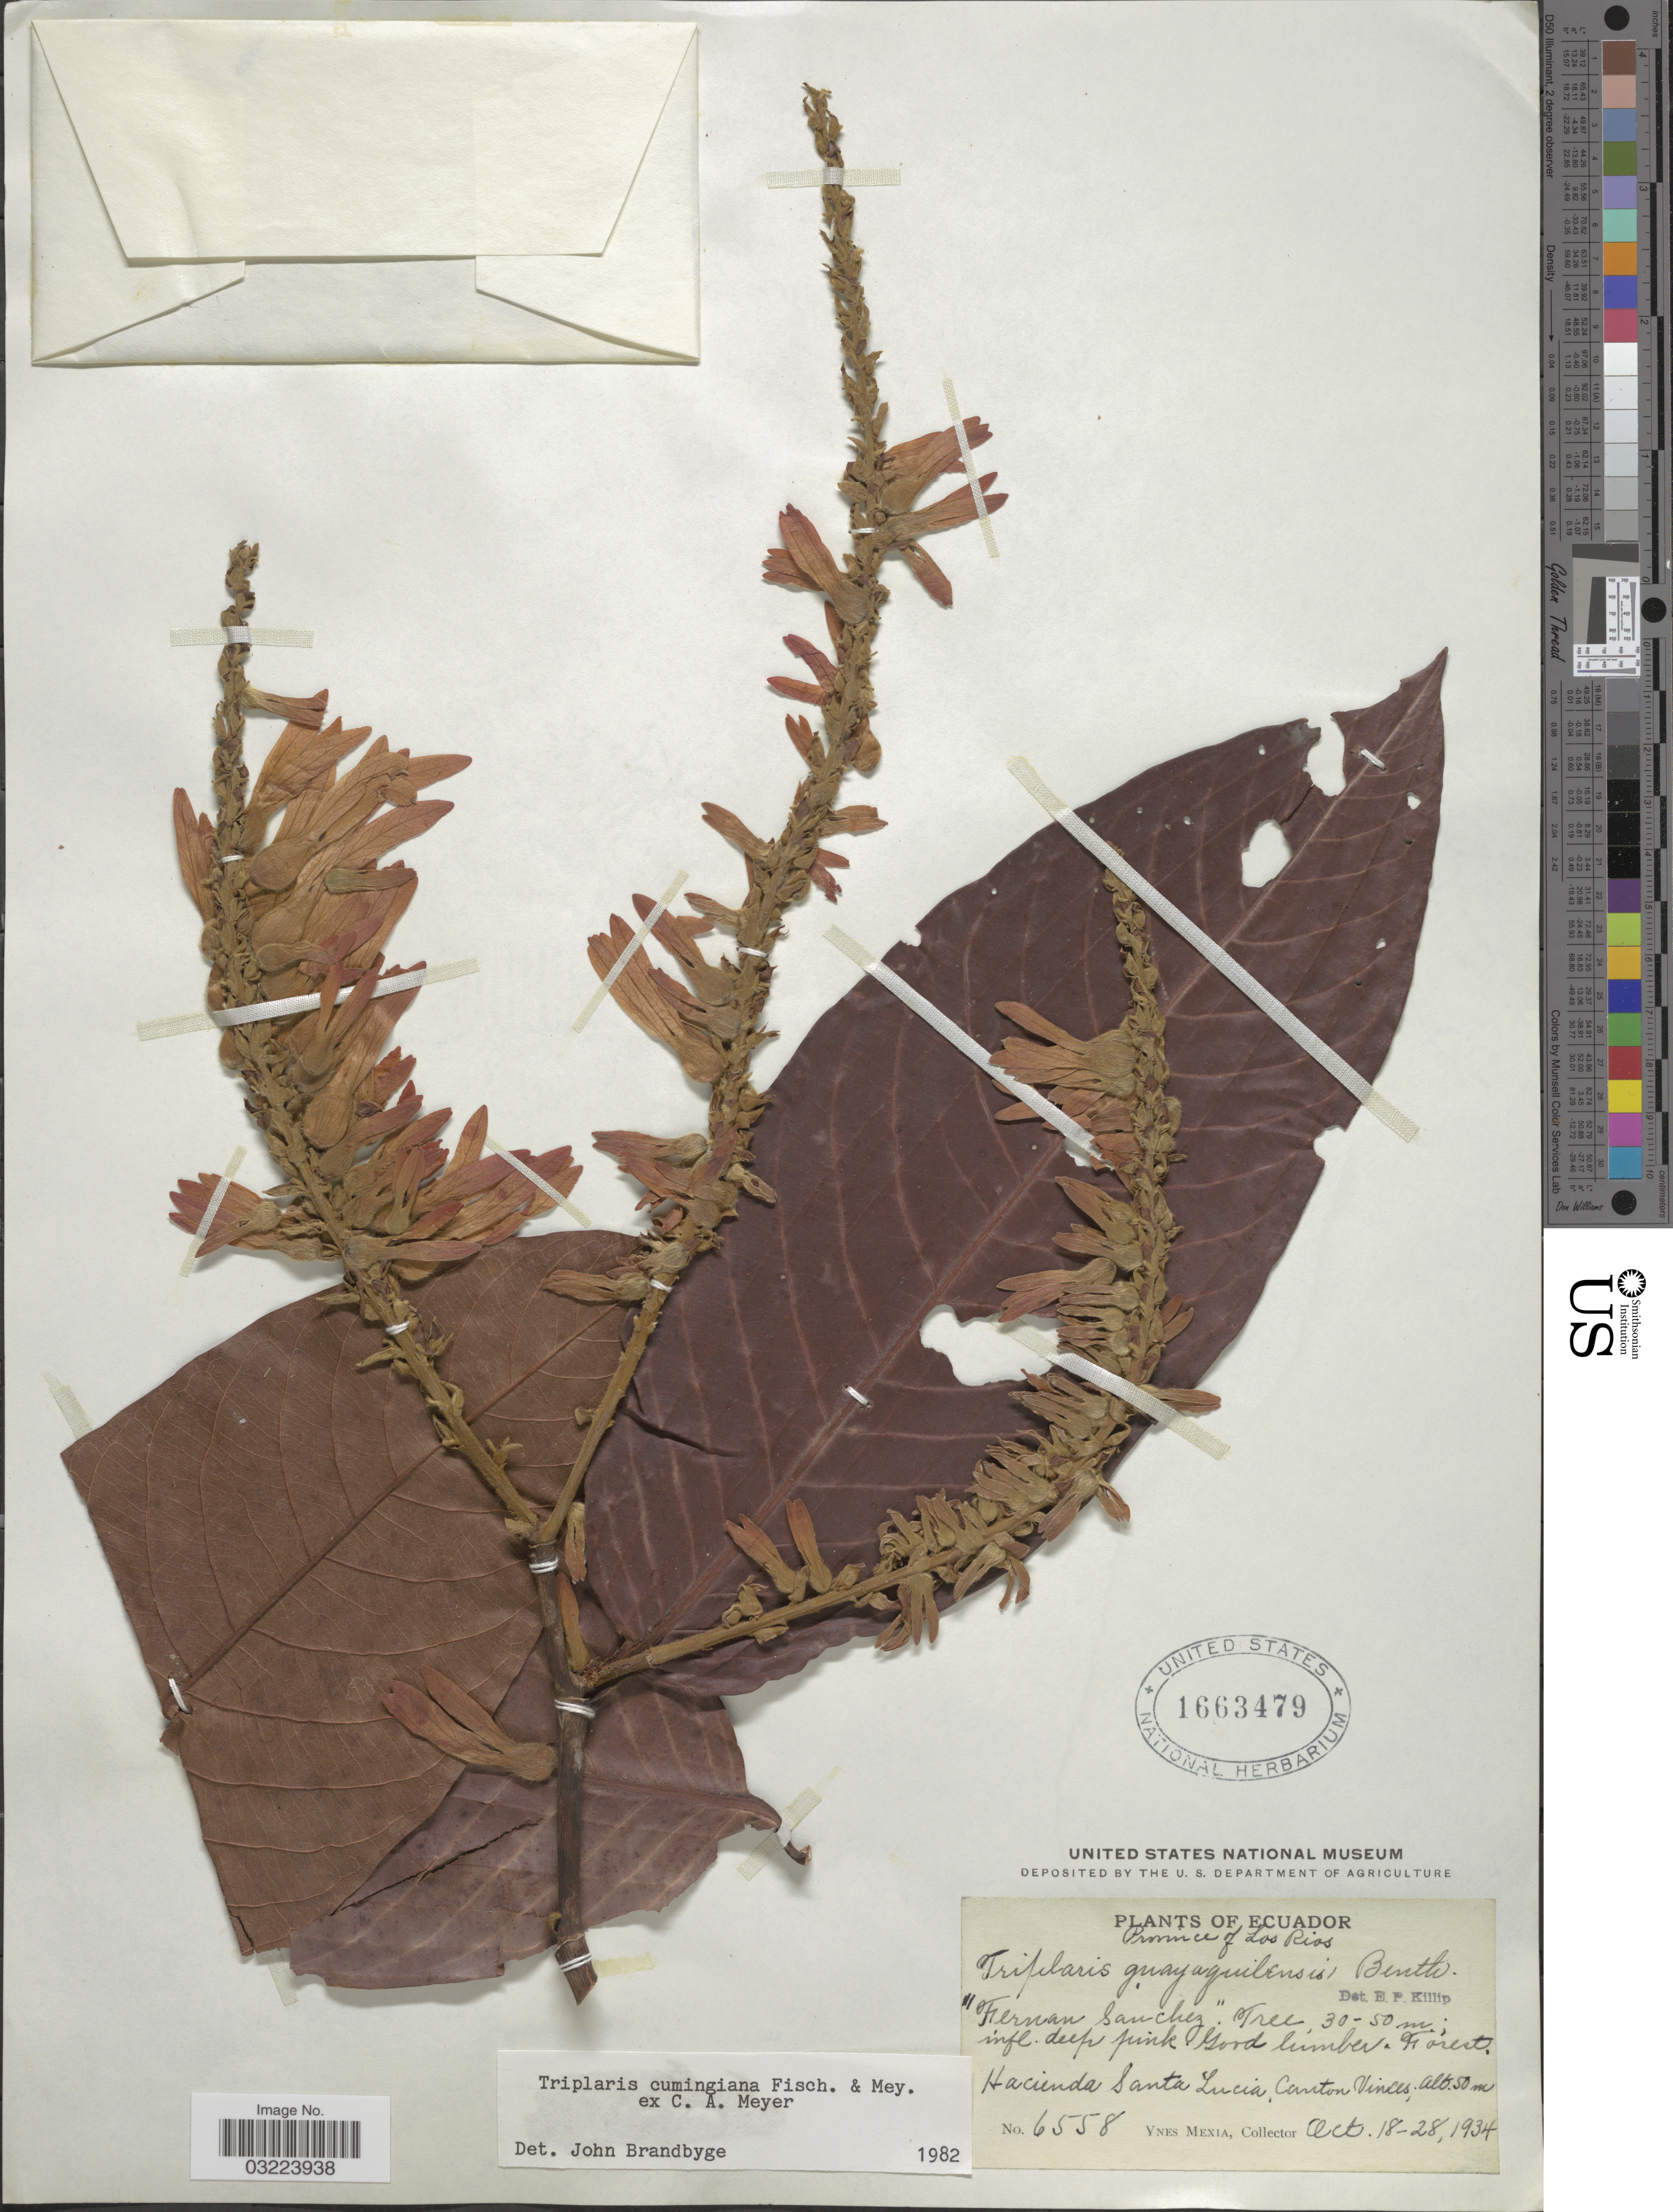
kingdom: Plantae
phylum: Tracheophyta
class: Magnoliopsida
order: Caryophyllales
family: Polygonaceae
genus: Triplaris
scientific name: Triplaris cumingiana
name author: Fisch. & C.A. Mey. ex C.A. Mey.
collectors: Y. Mexia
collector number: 6558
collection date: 1934-10-18/1934-10-28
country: Ecuador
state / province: Los Ríos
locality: Hacienda Santa Lucia, Canton Vinces.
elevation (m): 50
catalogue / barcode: US 1663479